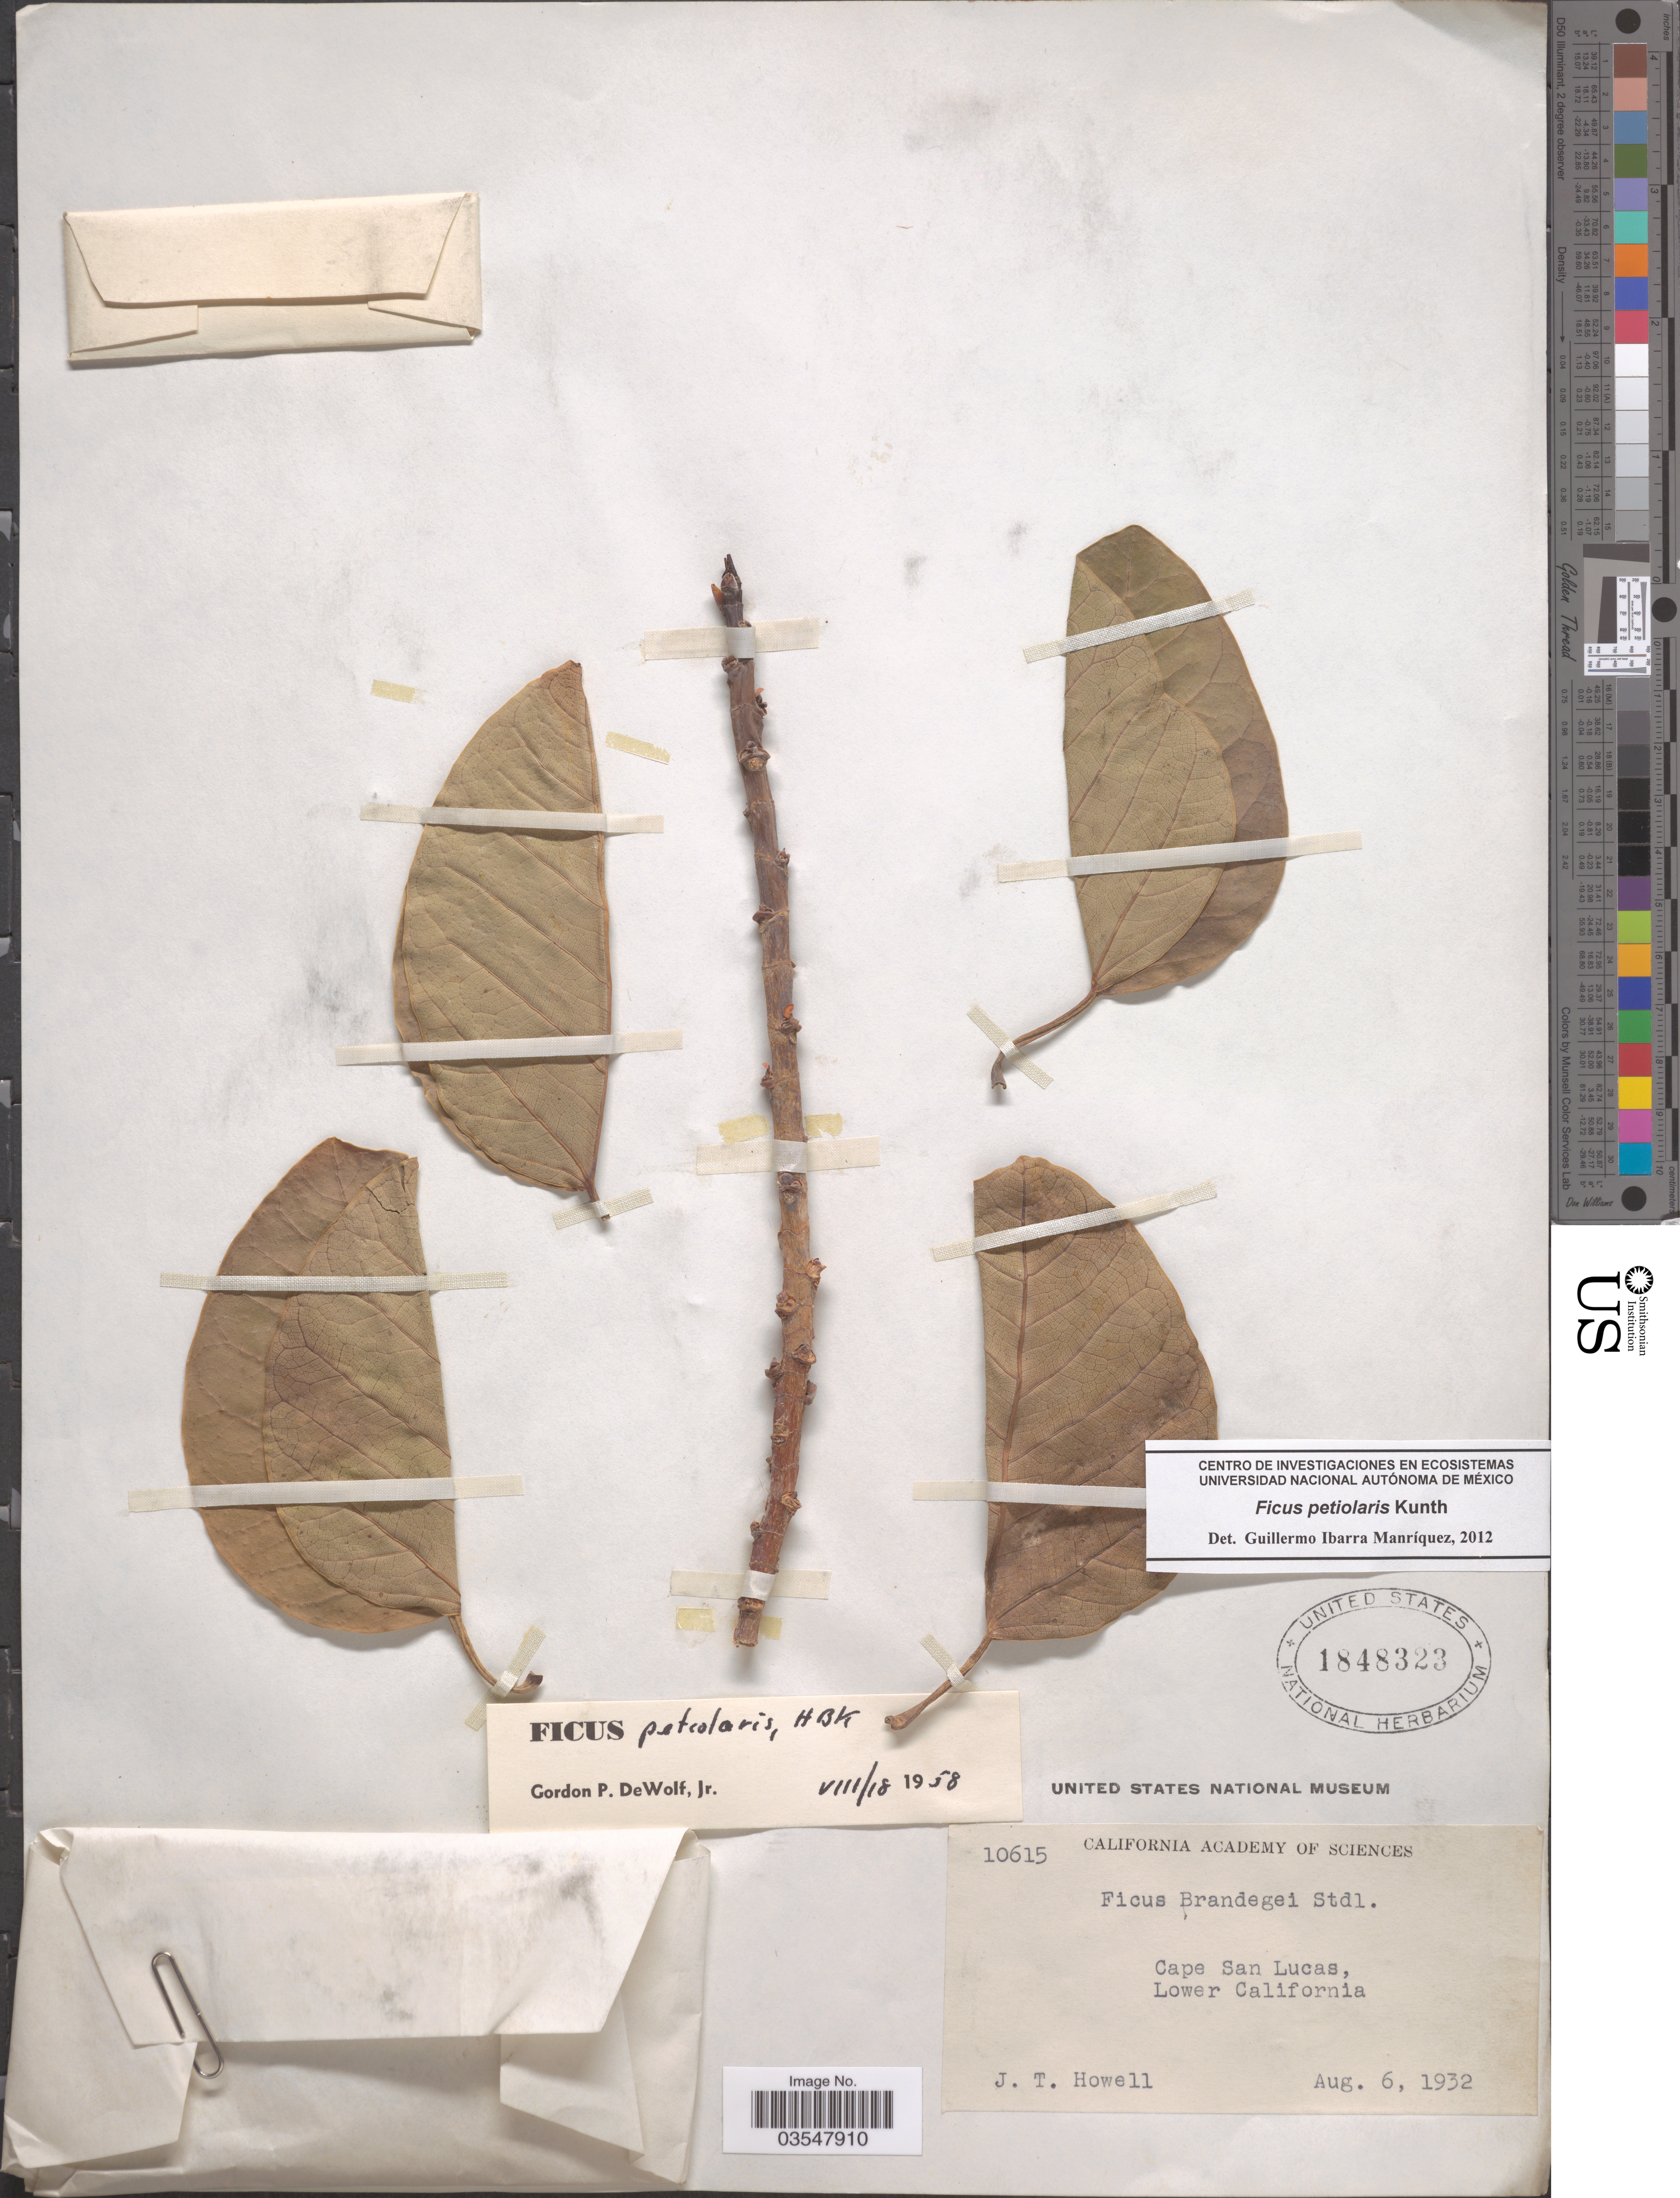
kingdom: Plantae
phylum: Tracheophyta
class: Magnoliopsida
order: Rosales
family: Moraceae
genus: Ficus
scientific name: Ficus petiolaris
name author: Kunth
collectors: J. T. Howell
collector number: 10615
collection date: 1932-08-06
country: Mexico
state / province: Baja California Sur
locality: Cape San Lucas, Lower California.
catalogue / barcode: US 1848323